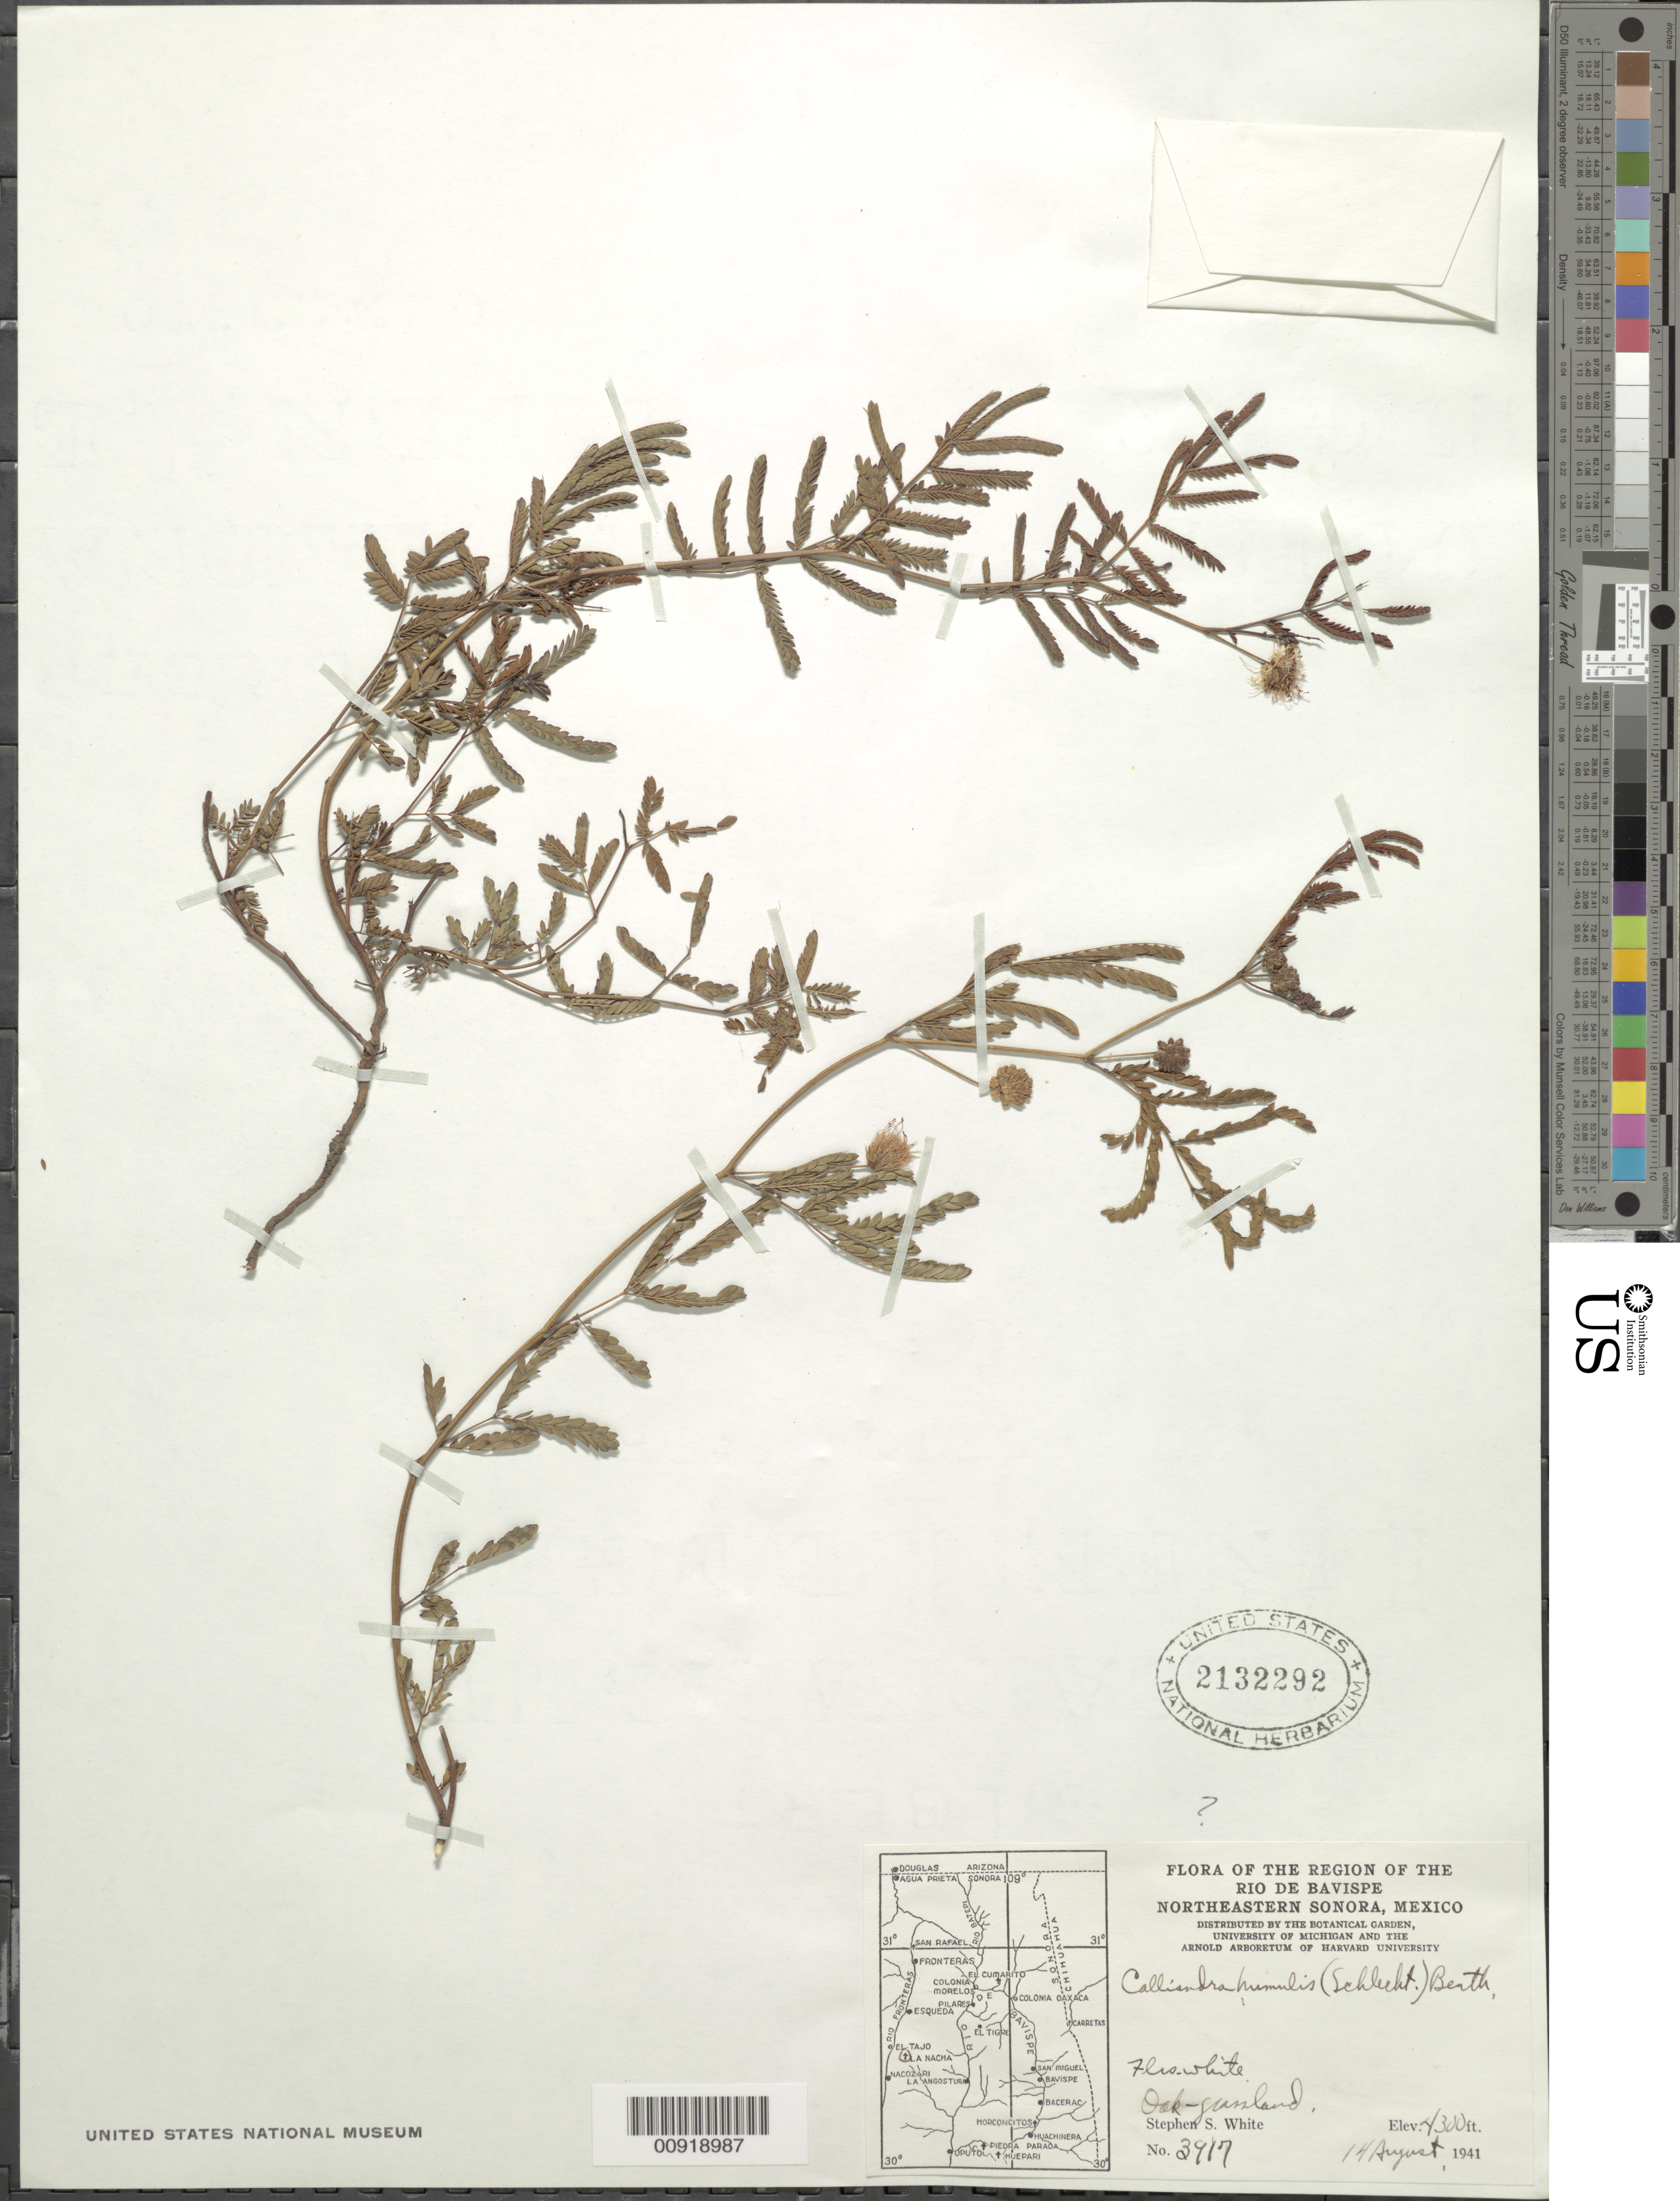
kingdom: Plantae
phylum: Tracheophyta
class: Magnoliopsida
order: Fabales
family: Fabaceae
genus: Calliandra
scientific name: Calliandra humilis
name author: Benth.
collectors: S. S. White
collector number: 3917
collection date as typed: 14 Aug 1941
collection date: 1941-08-14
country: Mexico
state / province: Sonora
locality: Region of the Río de Bavispe, northeastern Sonora.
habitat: Oak - grassland.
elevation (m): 1311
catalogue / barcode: US 2132292